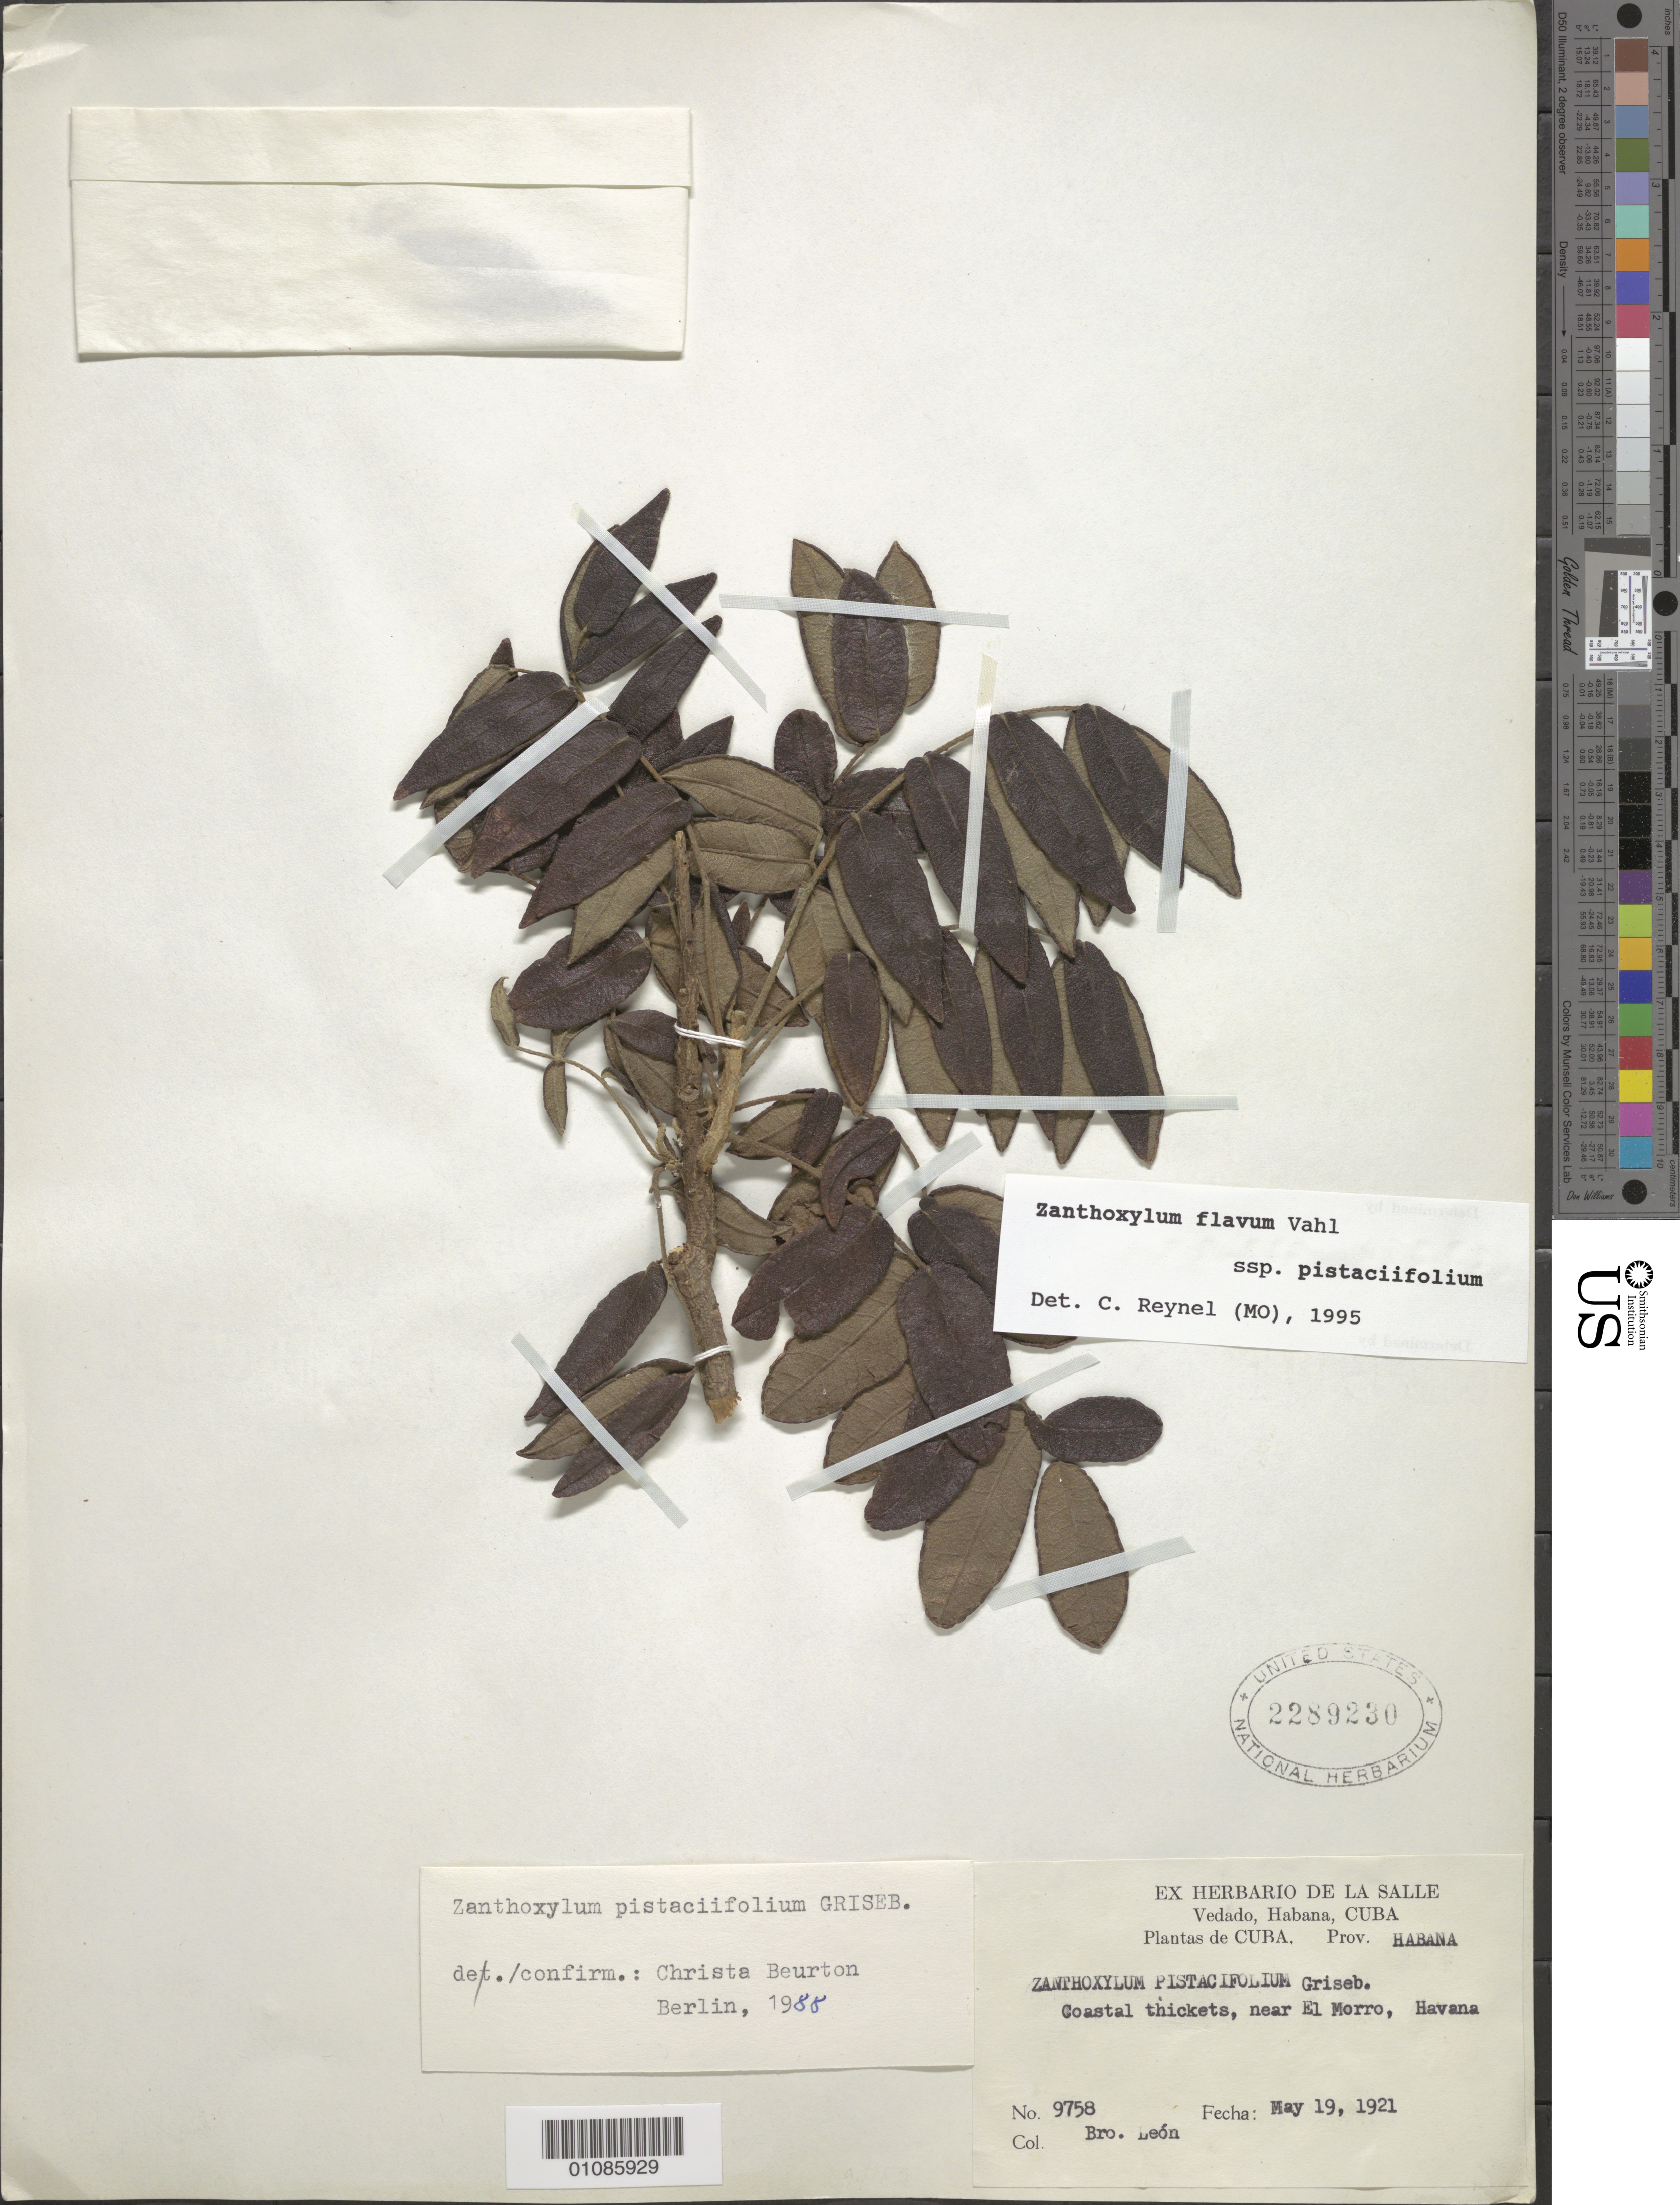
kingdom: Plantae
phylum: Tracheophyta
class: Magnoliopsida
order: Sapindales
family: Rutaceae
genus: Zanthoxylum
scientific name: Zanthoxylum pistaciifolium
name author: Griseb.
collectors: Bro. León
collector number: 9758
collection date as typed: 19 May 1921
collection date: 1921-05-19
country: Cuba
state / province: La Habana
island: Cuba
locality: Coastal thickets near el morro, havana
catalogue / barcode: US 2289230